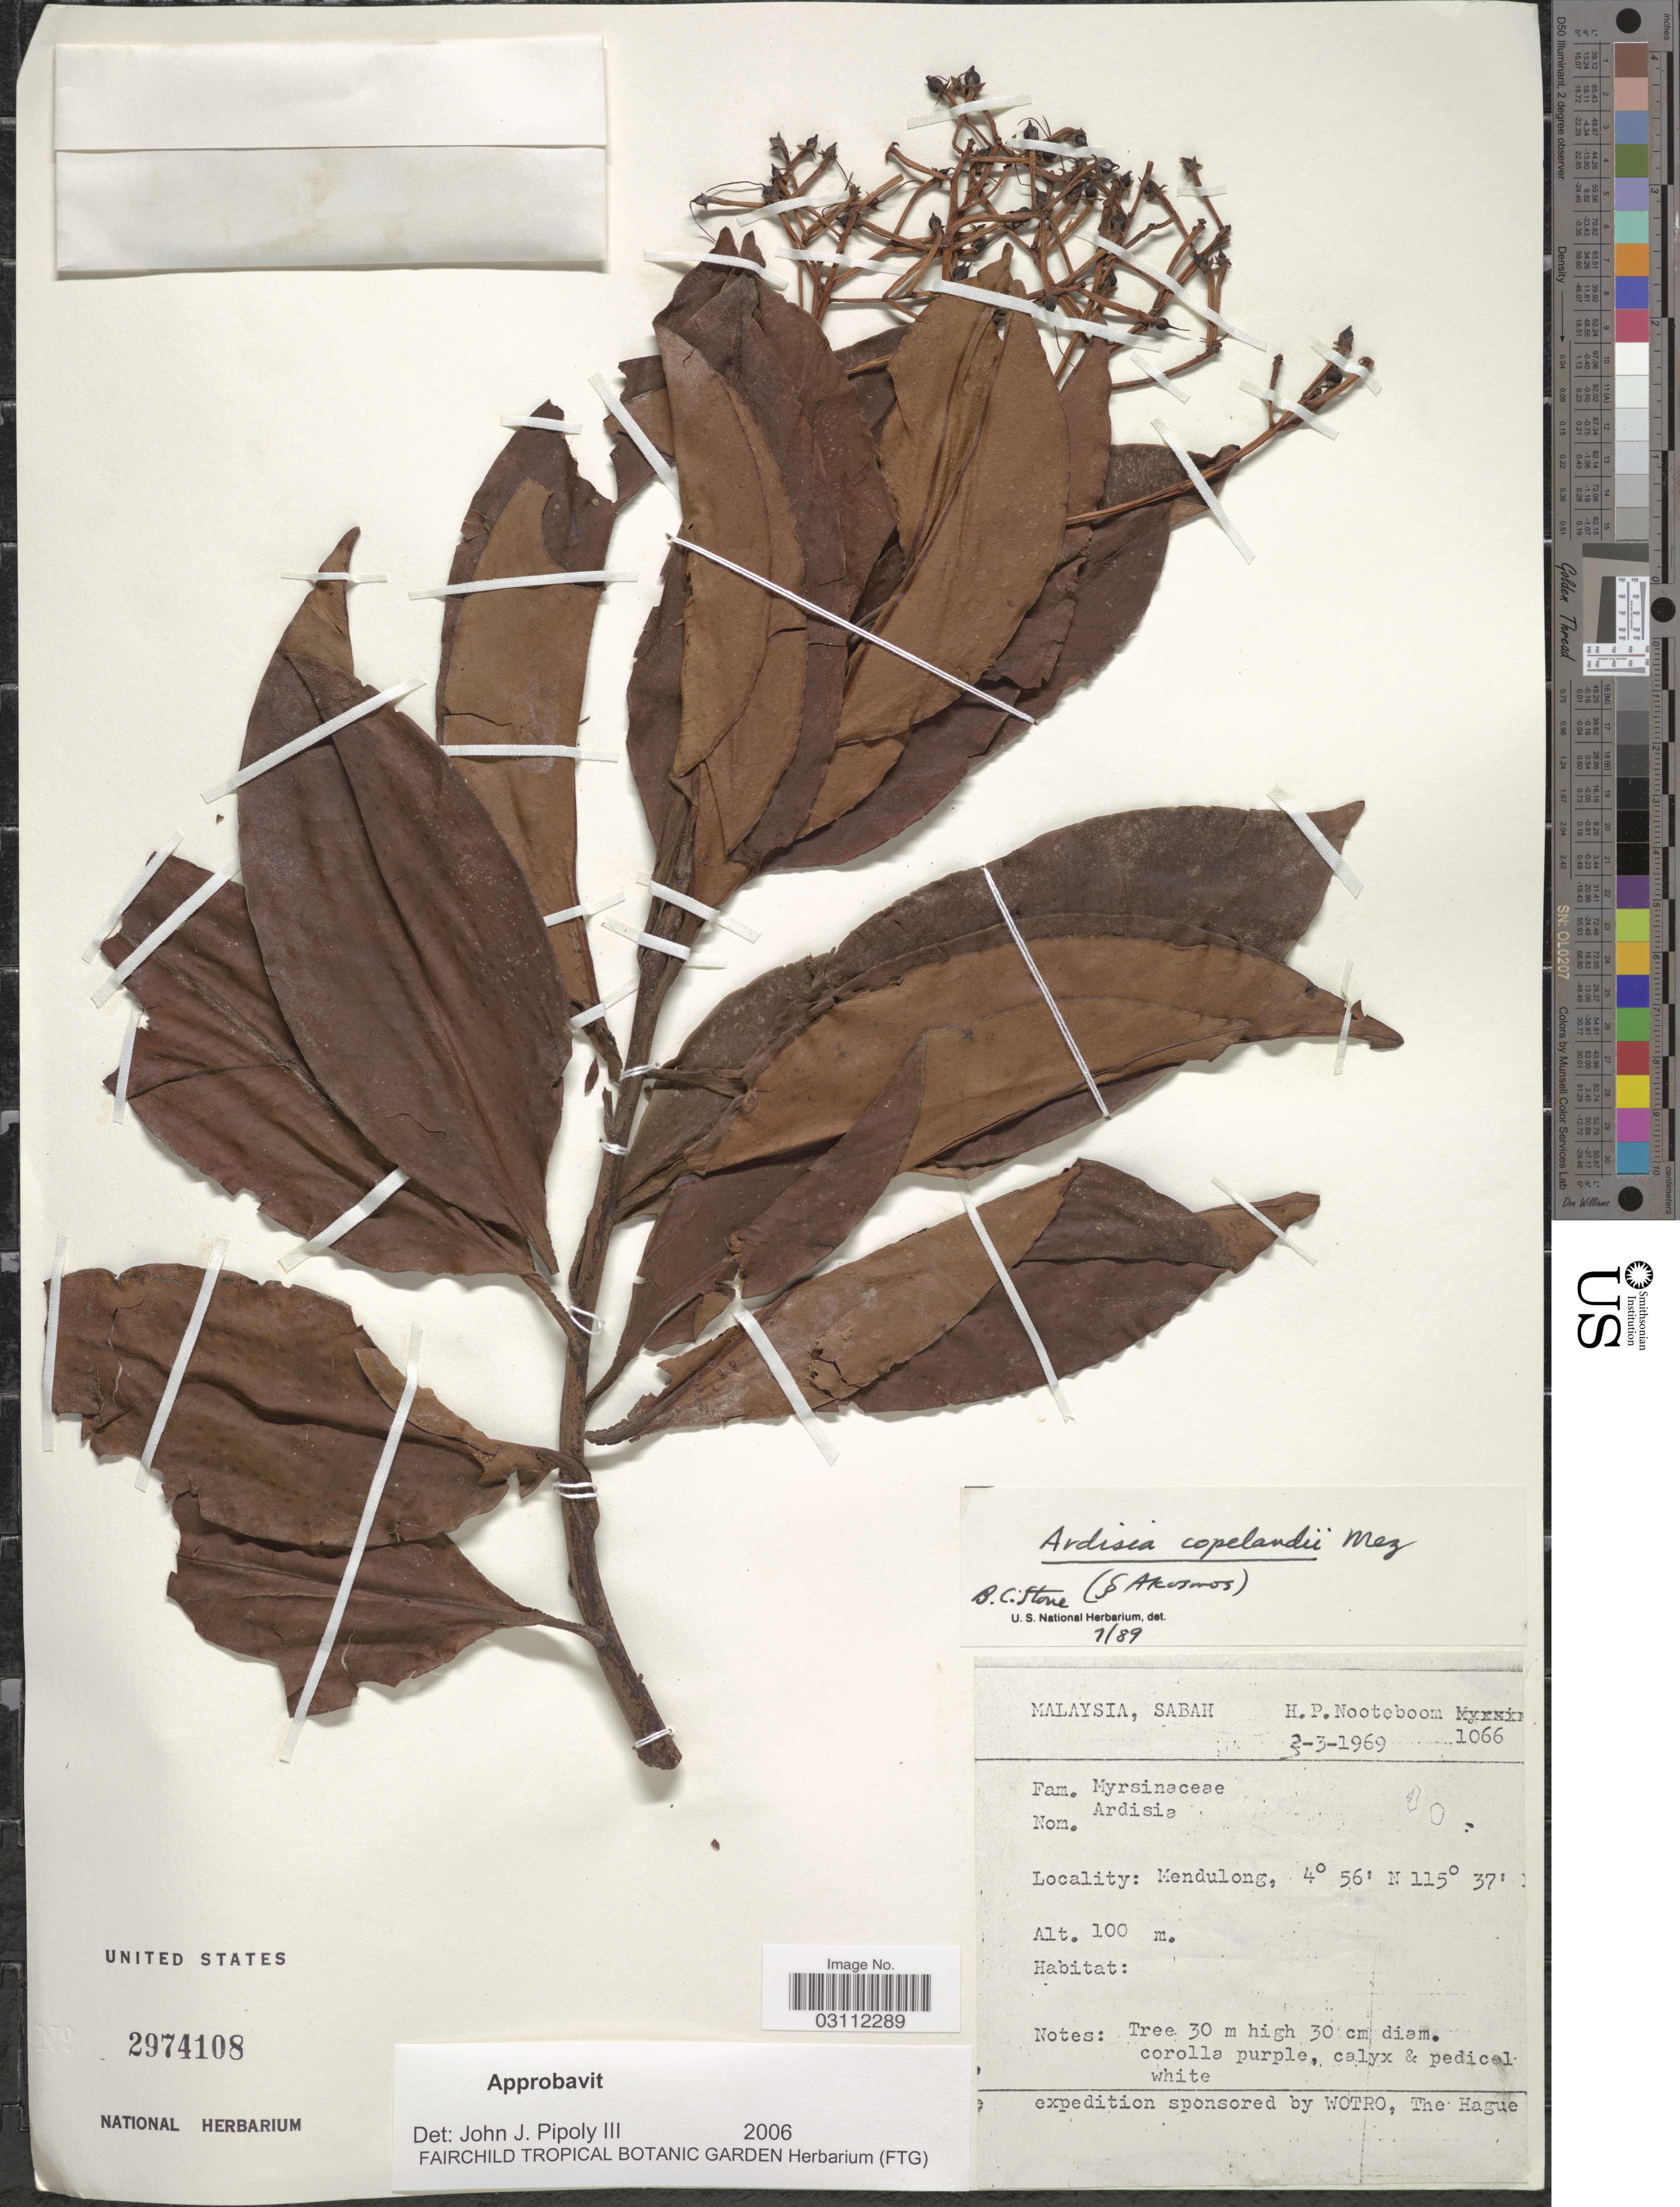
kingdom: Plantae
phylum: Tracheophyta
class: Magnoliopsida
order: Ericales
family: Primulaceae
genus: Ardisia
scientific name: Ardisia copelandii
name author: Mez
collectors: H. P. Nooteboom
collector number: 1066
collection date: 1969-03-03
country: Malaysia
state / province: Sabah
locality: Mendulong.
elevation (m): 100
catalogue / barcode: US 2974108